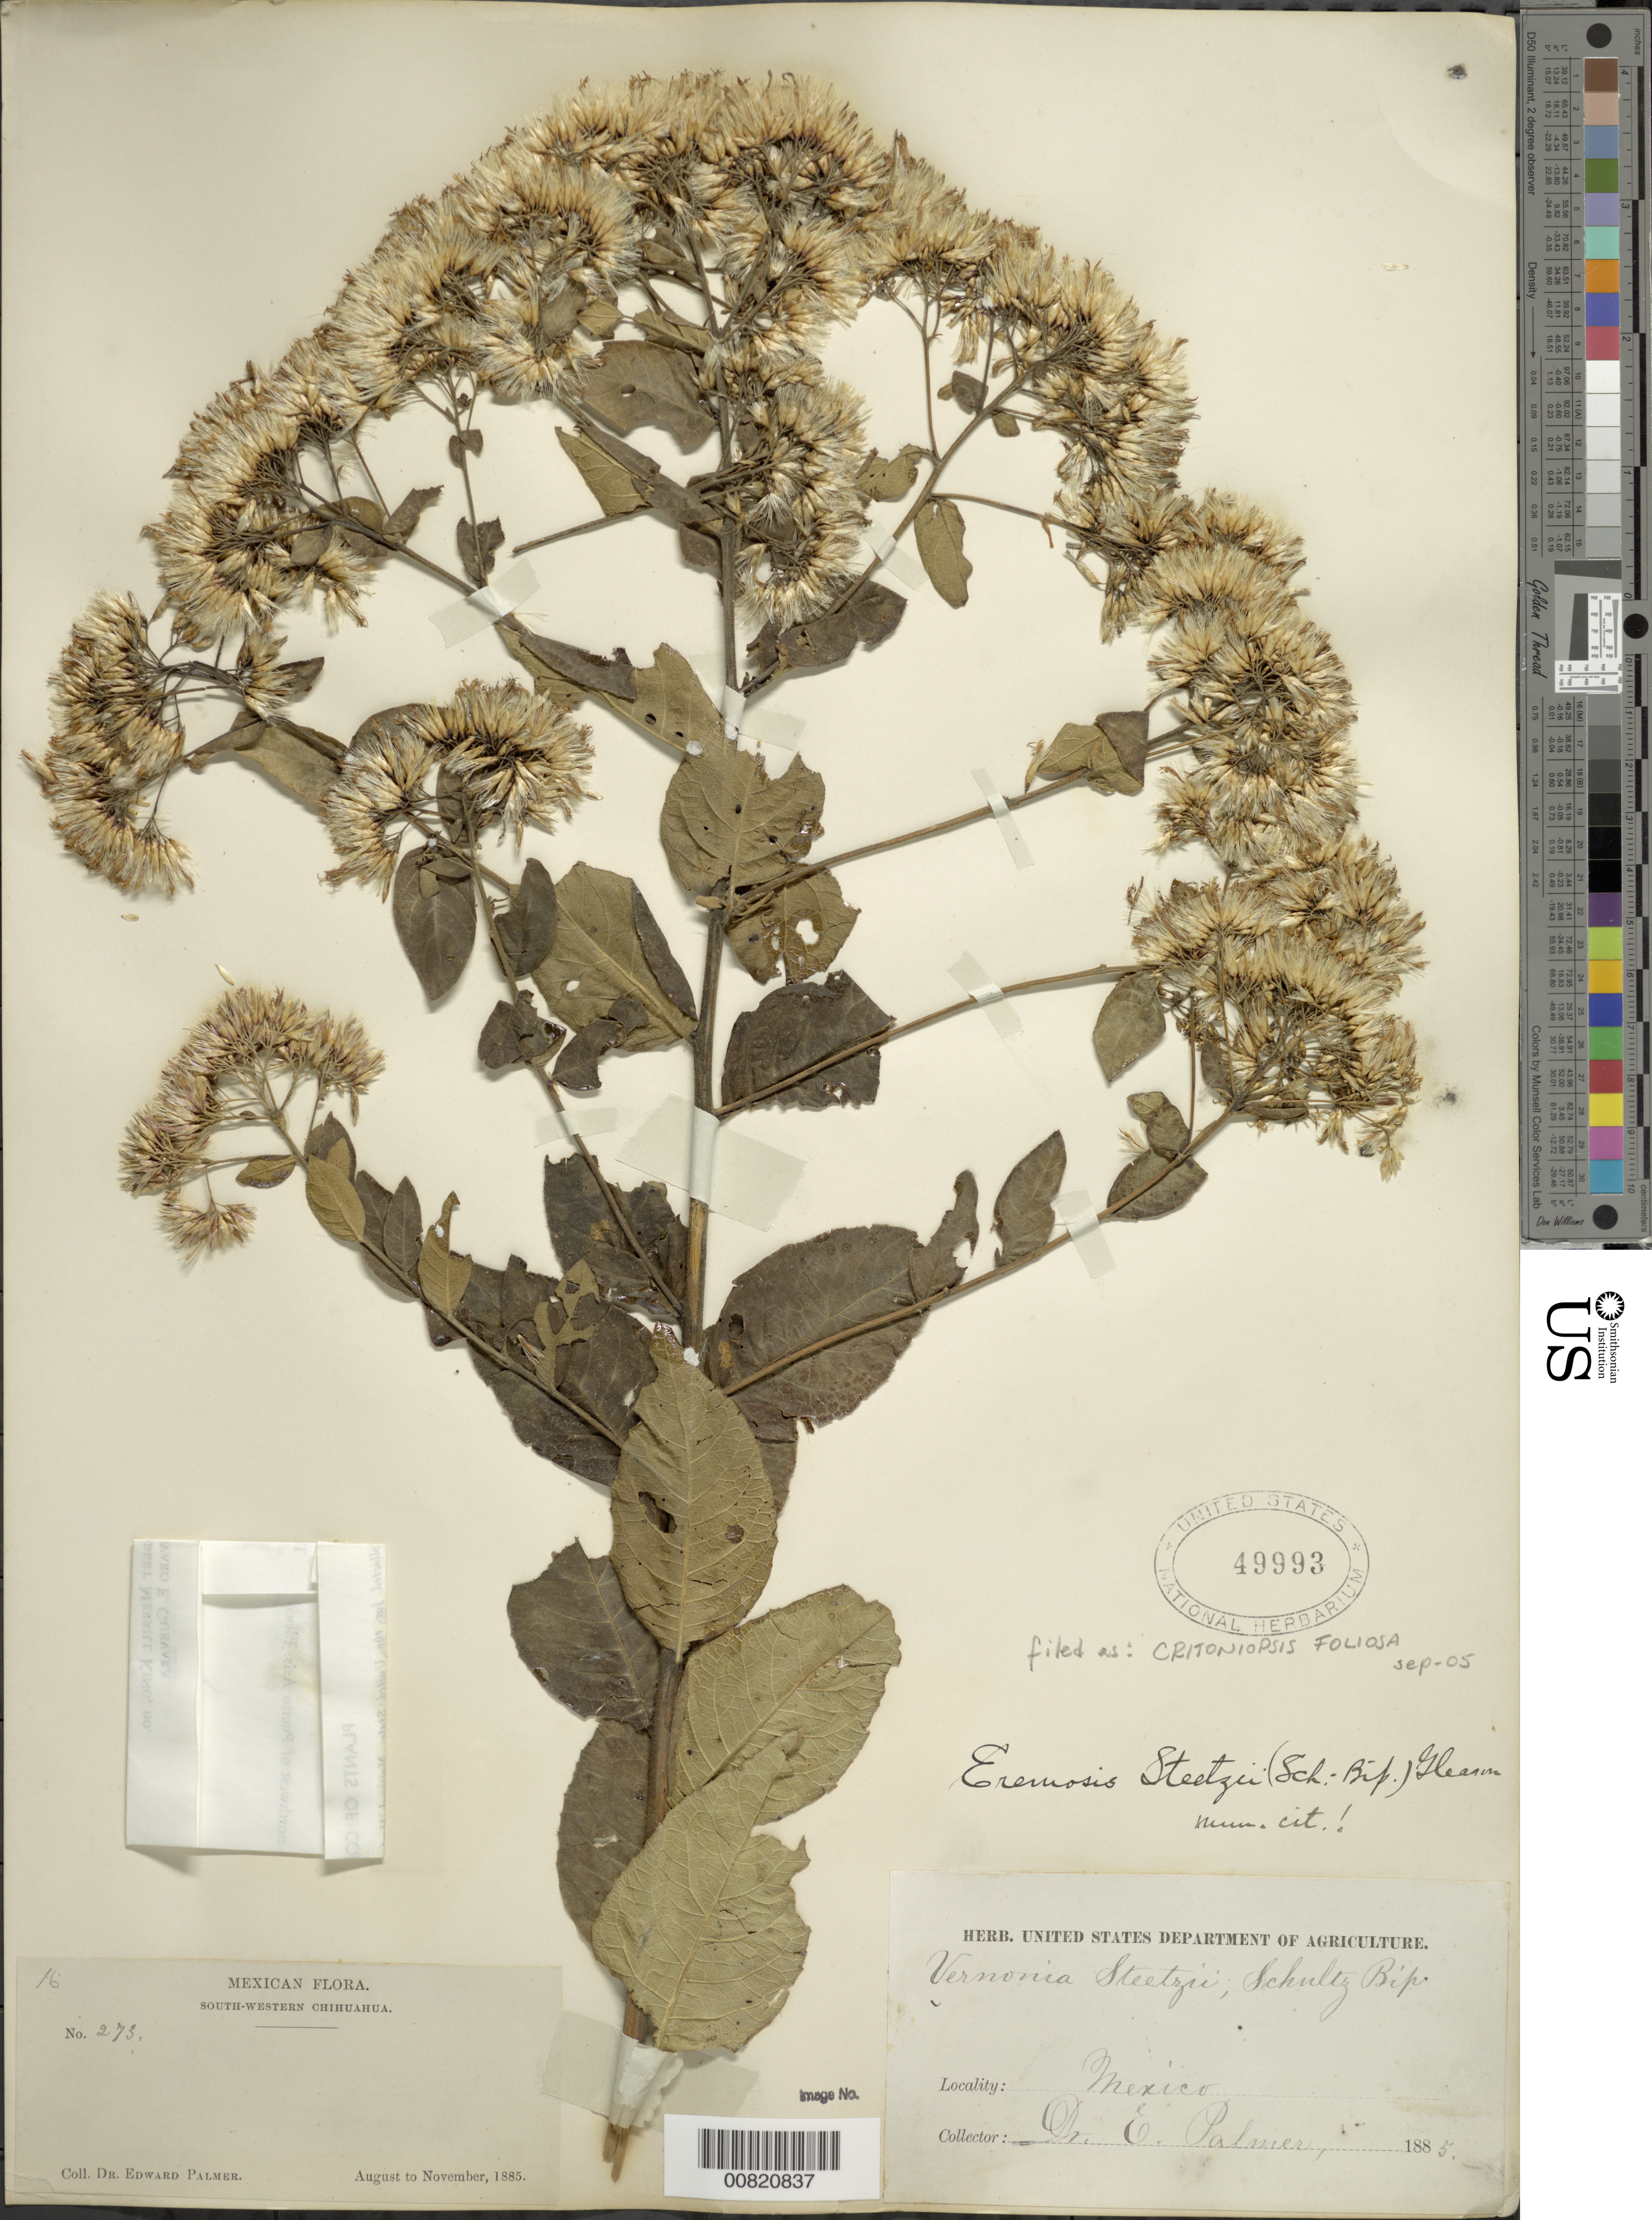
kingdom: Plantae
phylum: Tracheophyta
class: Magnoliopsida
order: Asterales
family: Asteraceae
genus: Critoniopsis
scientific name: Critoniopsis foliosa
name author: (Benth.) H. Rob.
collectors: E. Palmer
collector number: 273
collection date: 1885-08/1885-11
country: Mexico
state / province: Chihuahua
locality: South-western Chihuahua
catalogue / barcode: US 49993